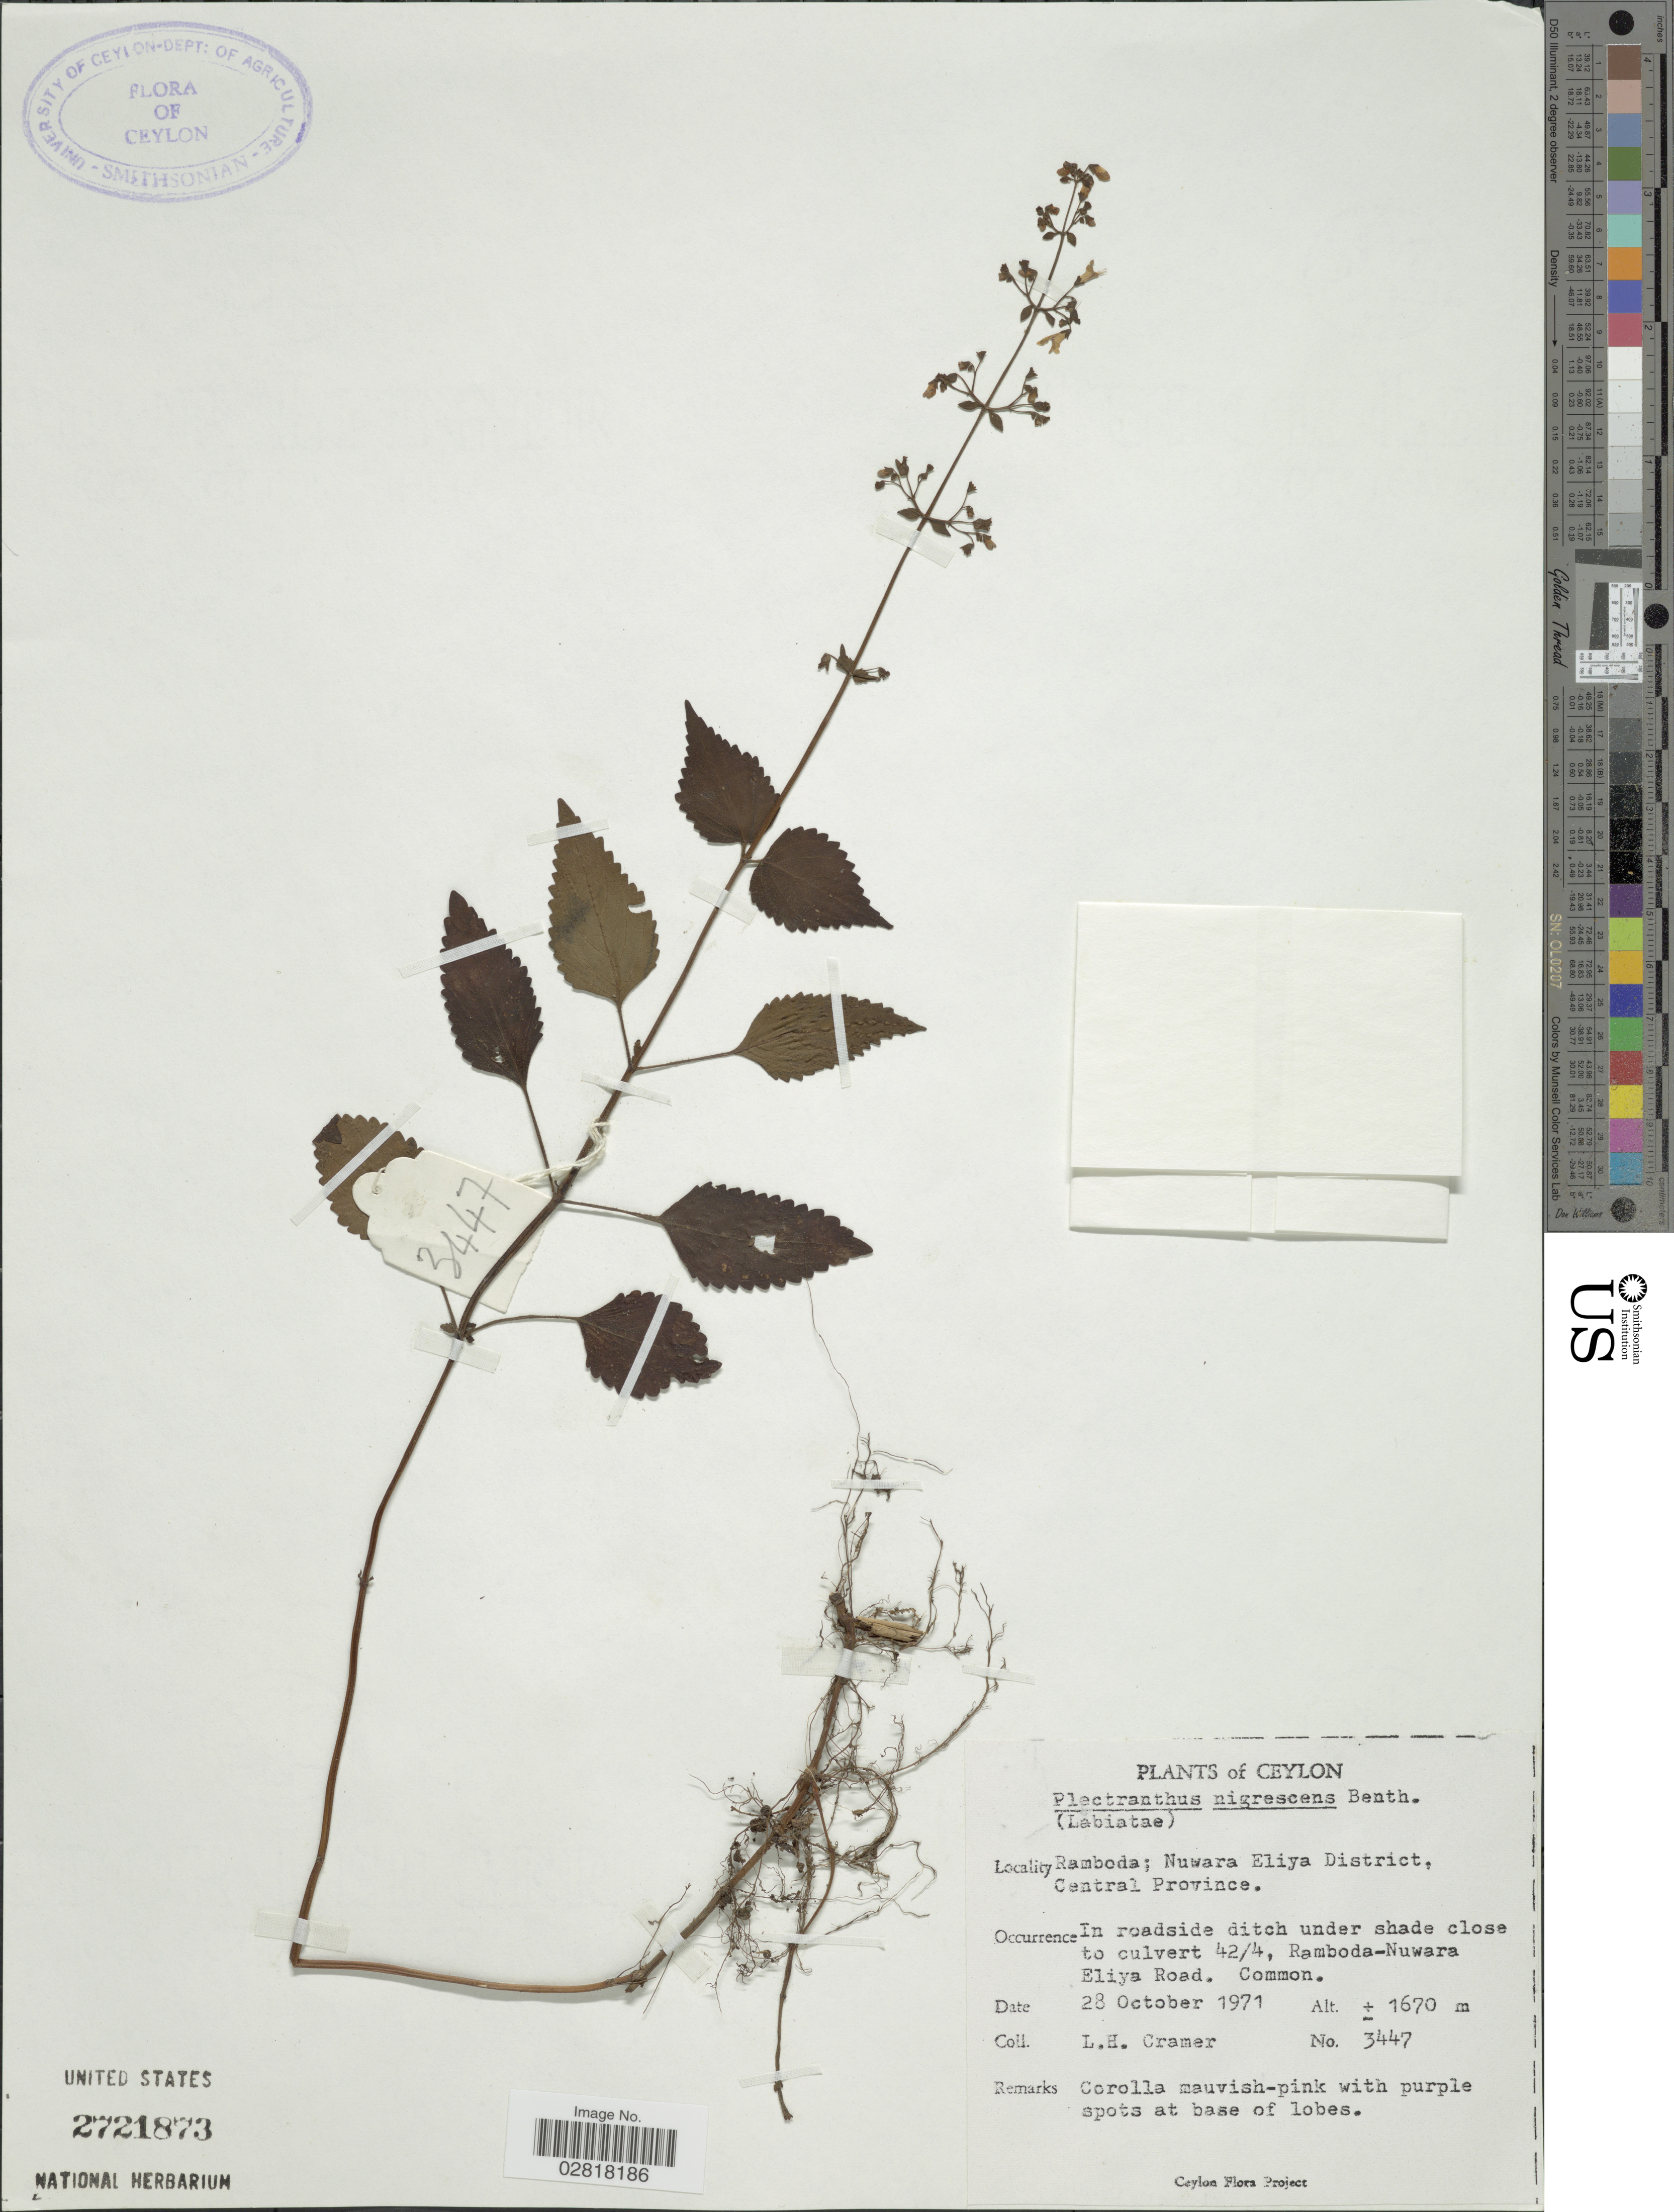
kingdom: Plantae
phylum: Tracheophyta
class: Magnoliopsida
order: Lamiales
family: Lamiaceae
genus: Plectranthus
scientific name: Plectranthus nigrescens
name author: Benth.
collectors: L. H. Cramer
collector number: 3447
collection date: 1971-10-28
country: Sri Lanka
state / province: Central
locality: Ceylon, Ramboda; Nuwara Eliya District, in roadside ditch under shade close to culvert 42/4, Ramboda-Nuwara Eliya Road.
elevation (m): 1670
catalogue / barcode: US 2721873